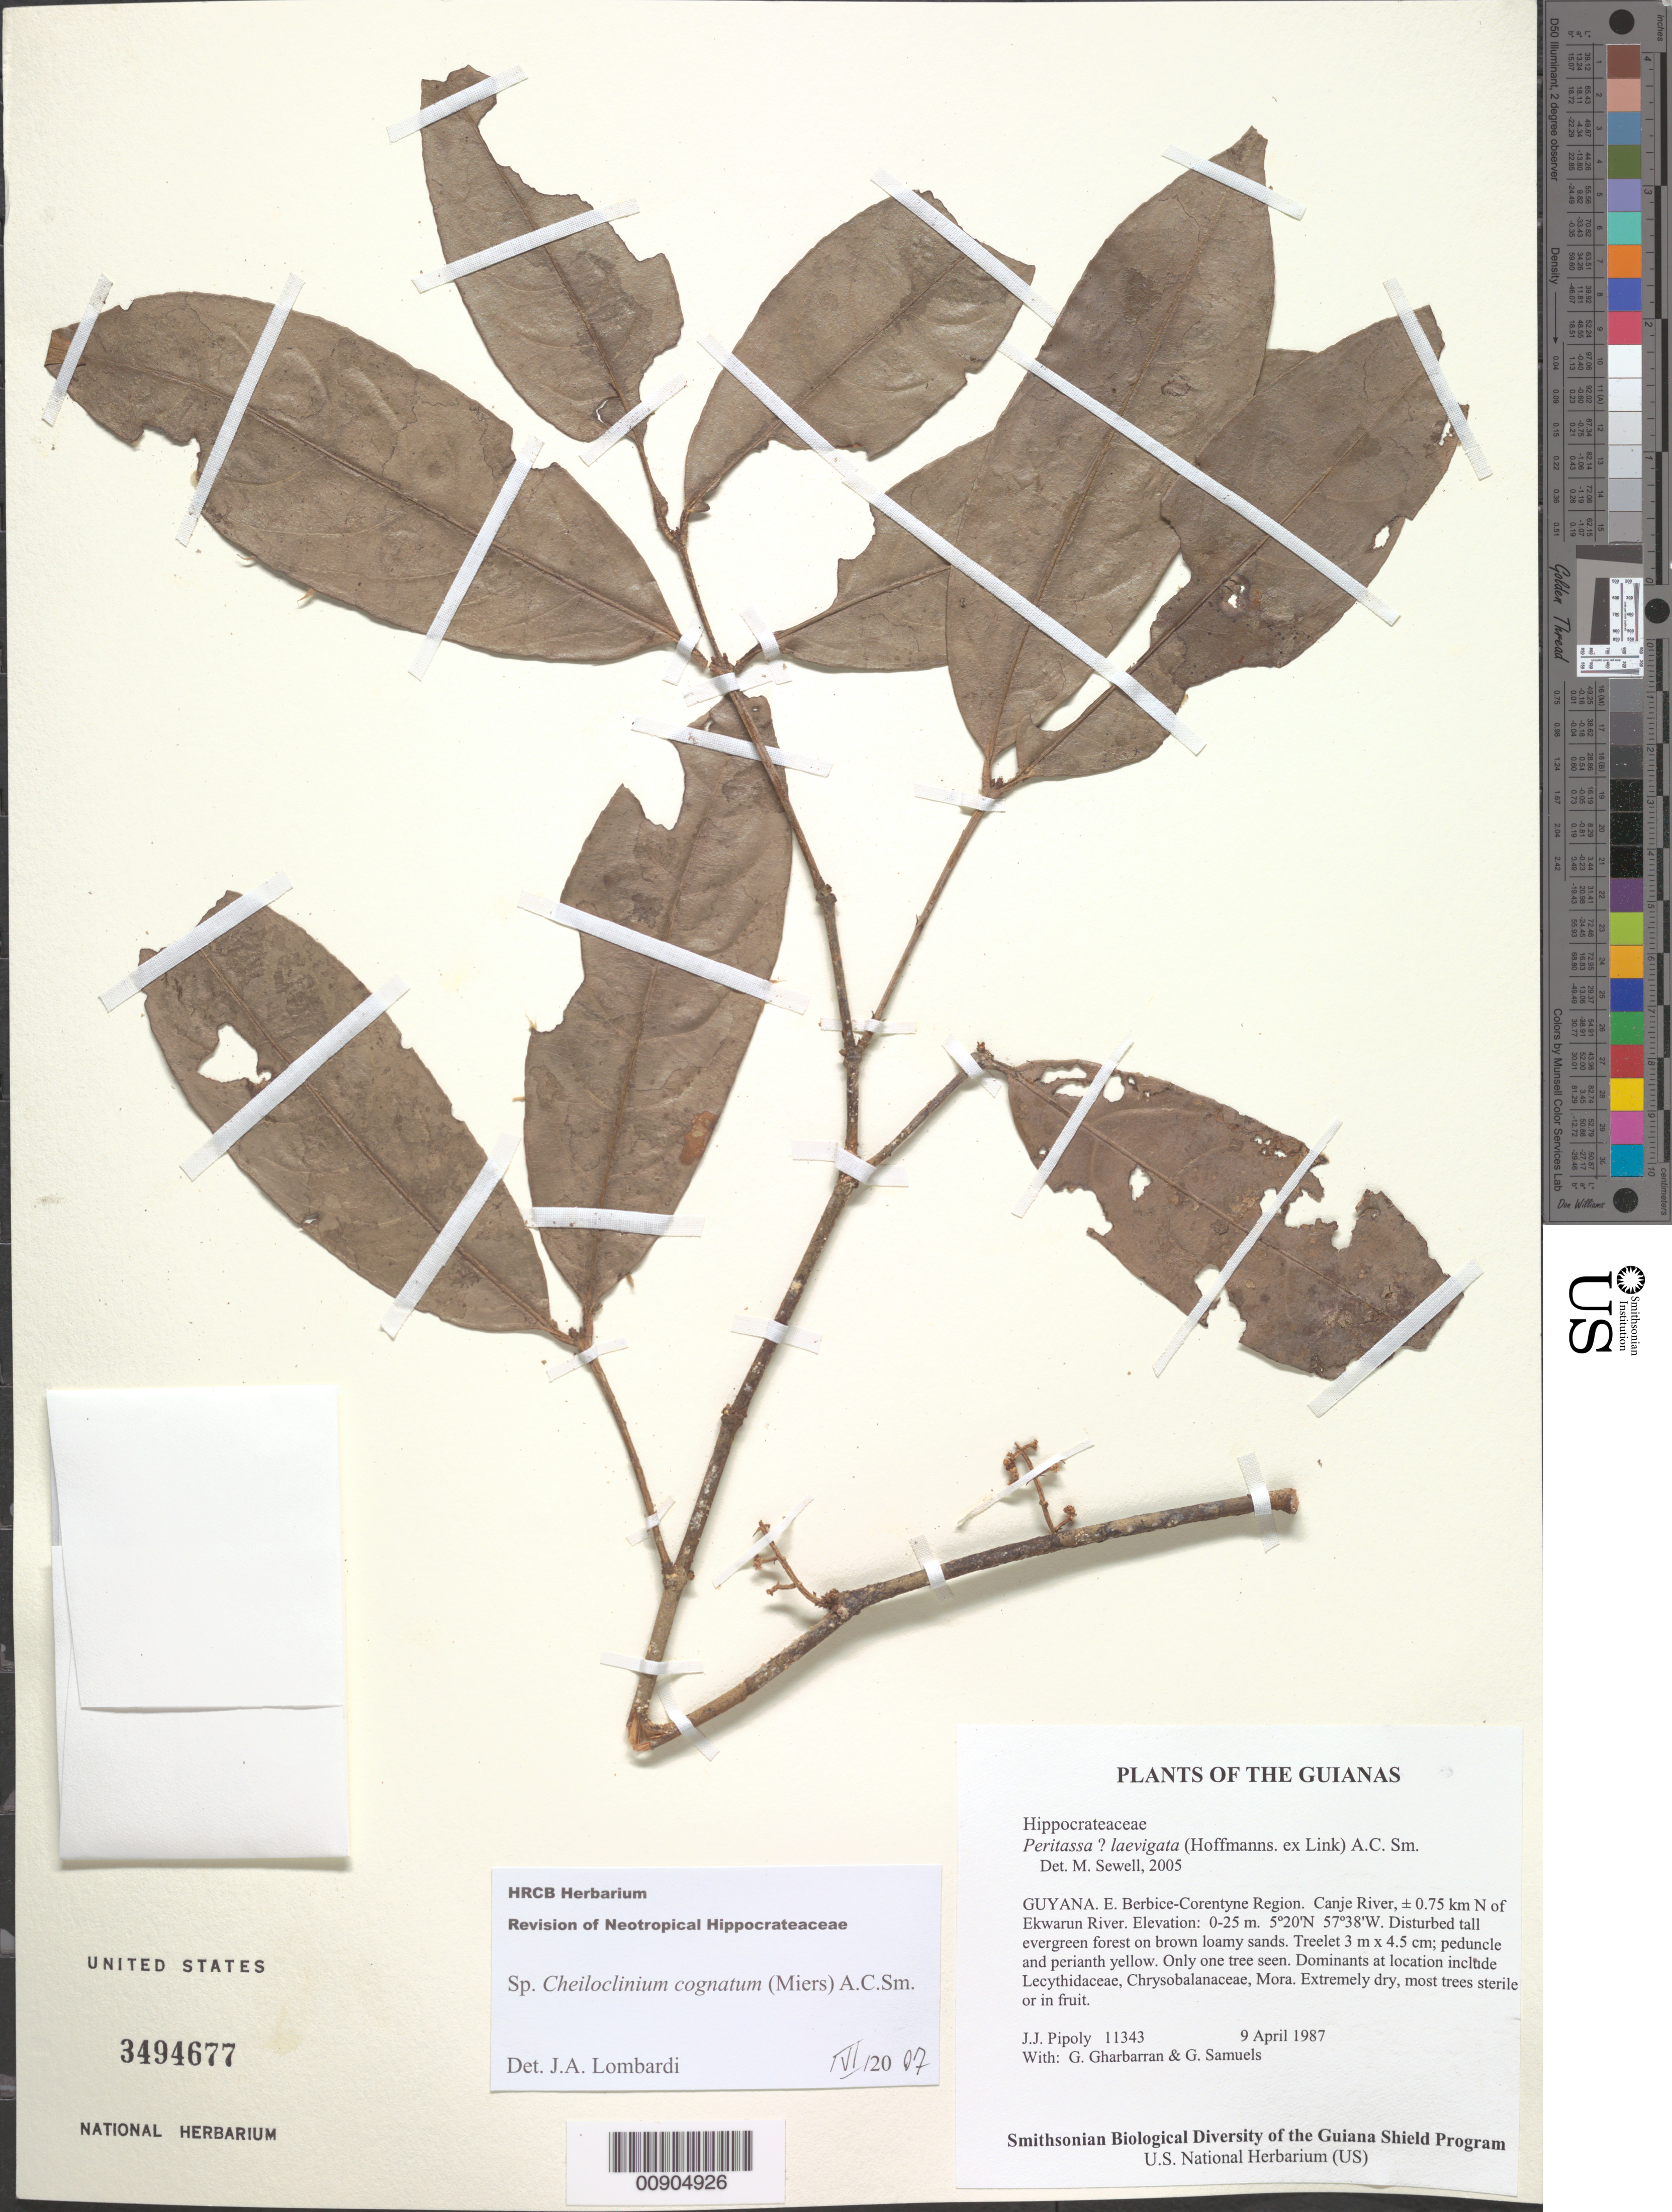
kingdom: Plantae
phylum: Tracheophyta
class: Magnoliopsida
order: Celastrales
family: Celastraceae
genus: Cheiloclinium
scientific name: Cheiloclinium cognatum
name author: (Miers) A.C. Sm.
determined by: Lombardi, Julio A.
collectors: J. J. Pipoly, G. Gharbarran & G. Samuels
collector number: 11343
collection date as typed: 9 April 1987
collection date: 1987-04-09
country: Guyana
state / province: E. Berbice-Corentyne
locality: Canje River, ± 0.75 km N of Ekwarun River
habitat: Disturbed tall evergreen forest on brown loamy sands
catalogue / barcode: US 3494677